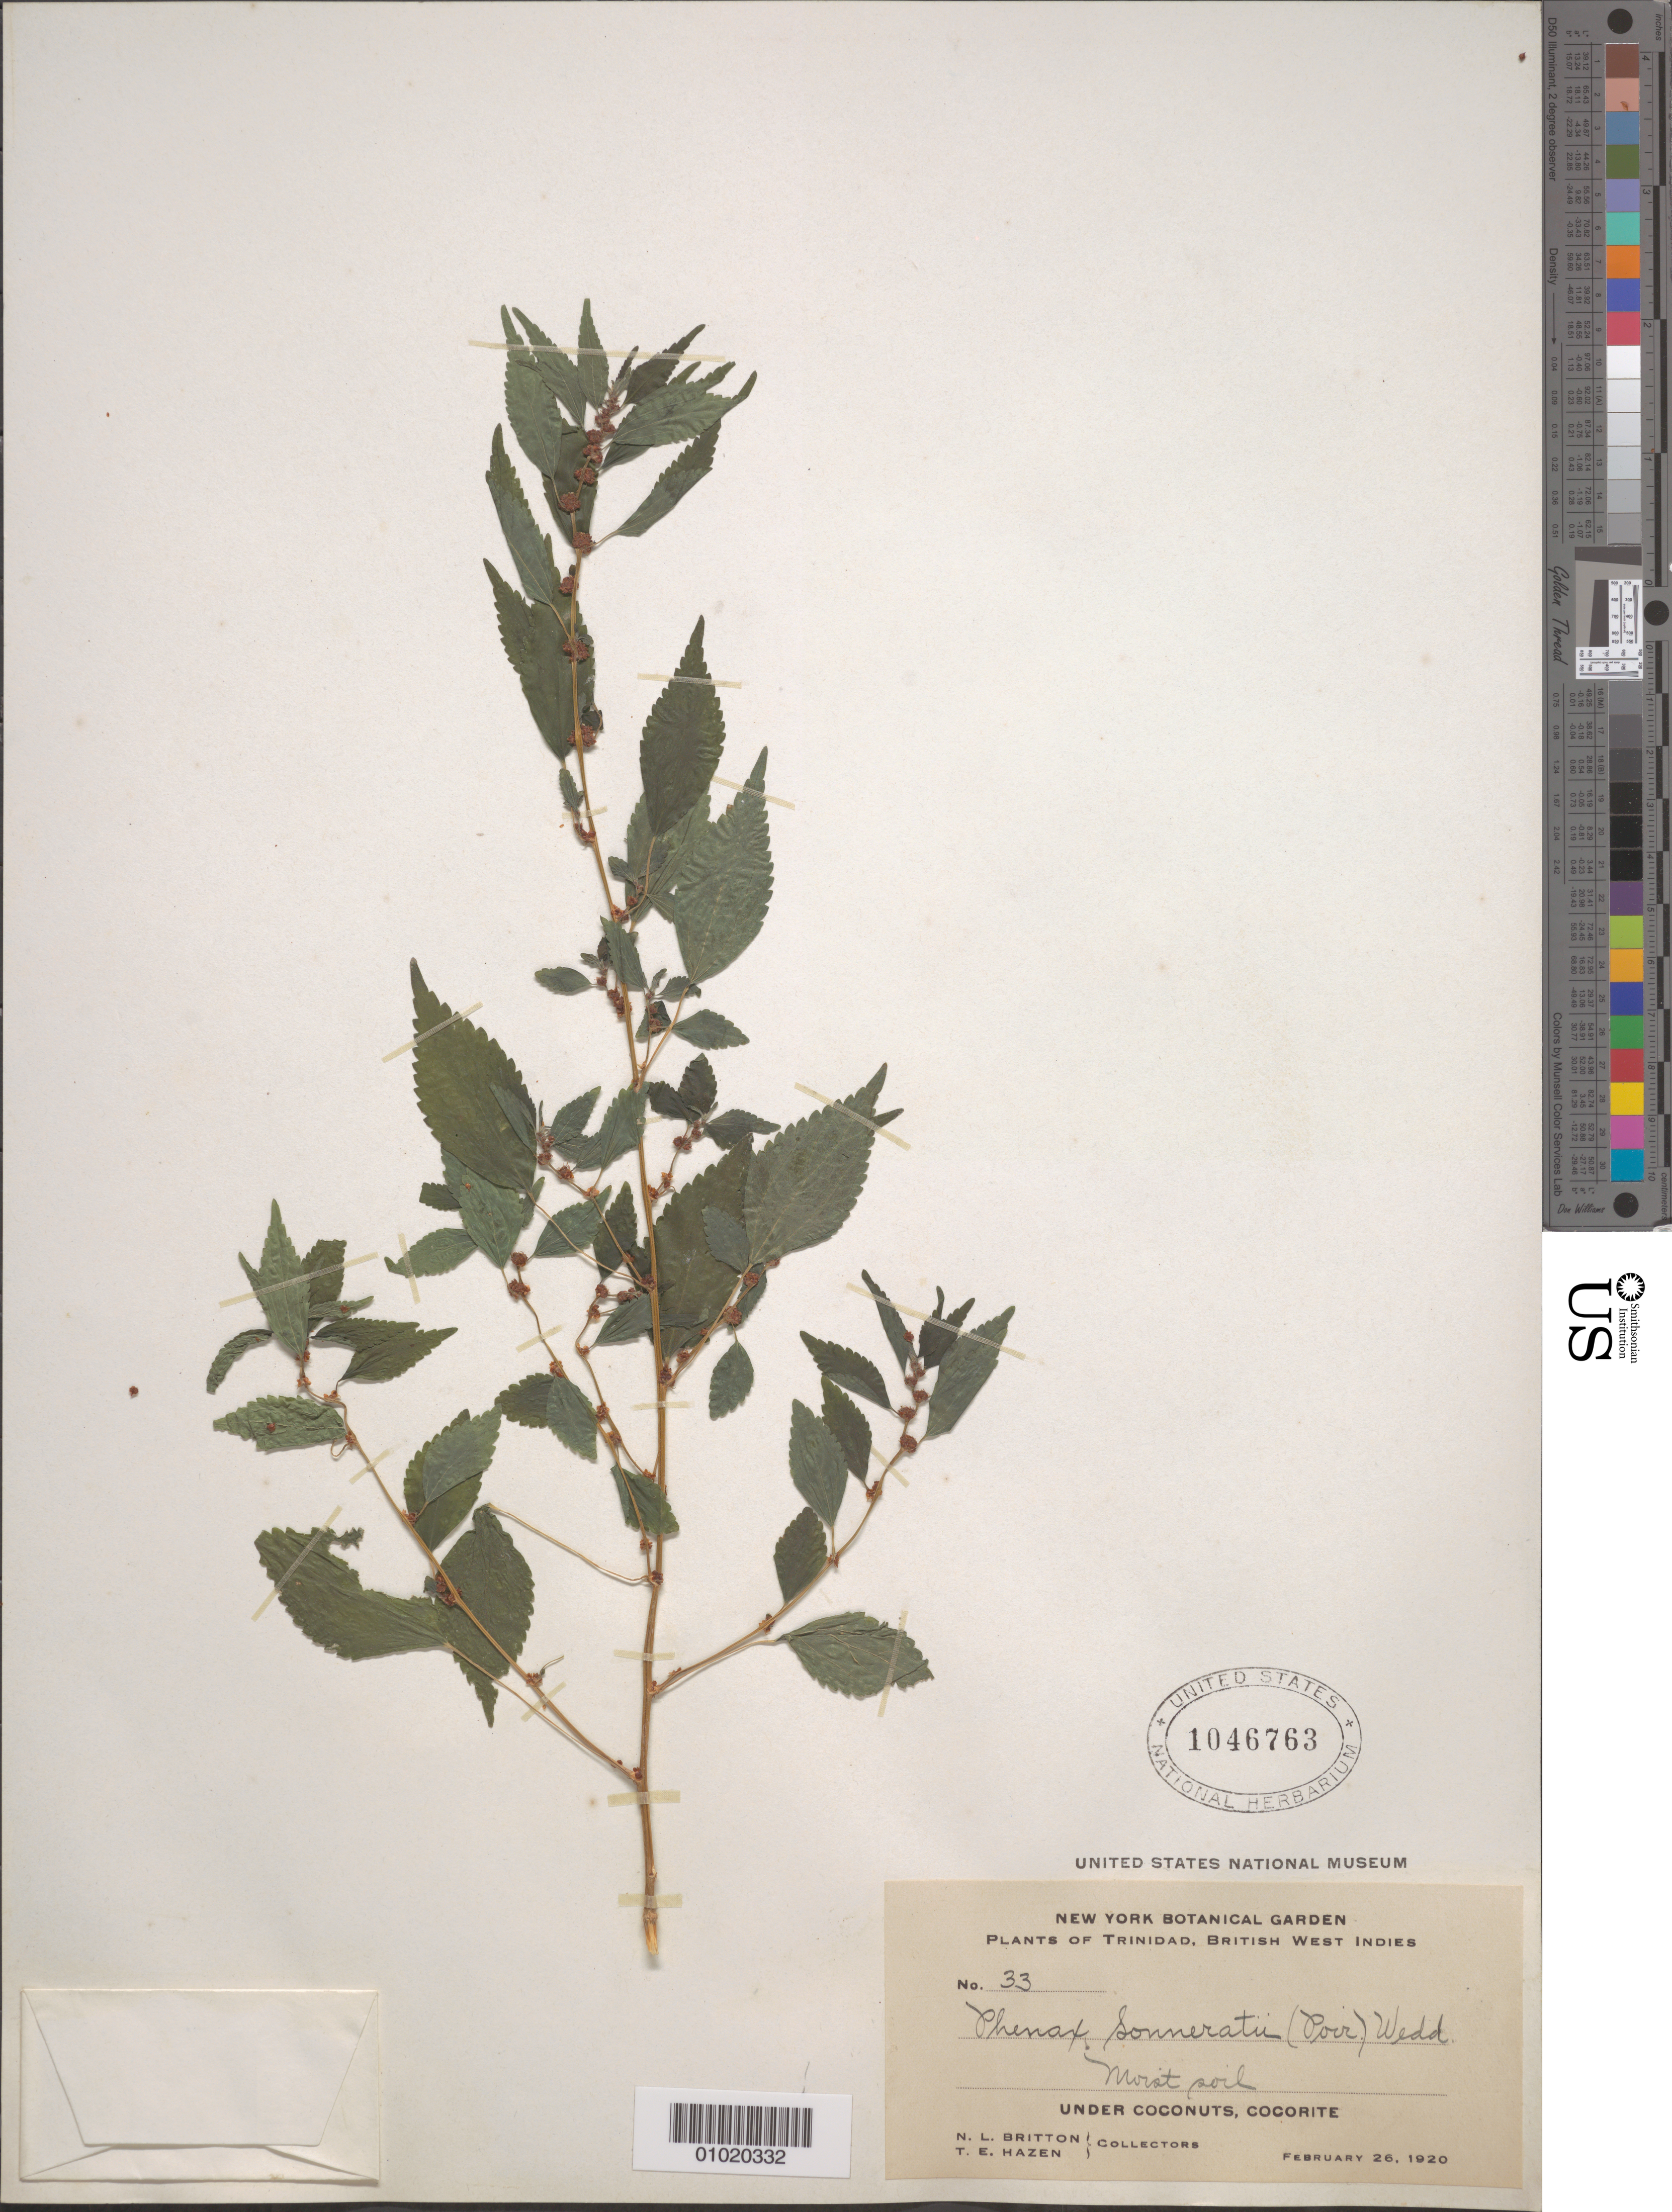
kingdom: Plantae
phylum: Tracheophyta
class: Magnoliopsida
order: Rosales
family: Urticaceae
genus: Phenax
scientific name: Phenax sonneratii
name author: (Poir.) Wedd.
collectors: N. Britton & T. E. Hazen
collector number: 33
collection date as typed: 26 Feb 1920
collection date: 1920-02-26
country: Trinidad and Tobago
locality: Moist soil. Under coconuts, Cocorite.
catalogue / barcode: US 1046763